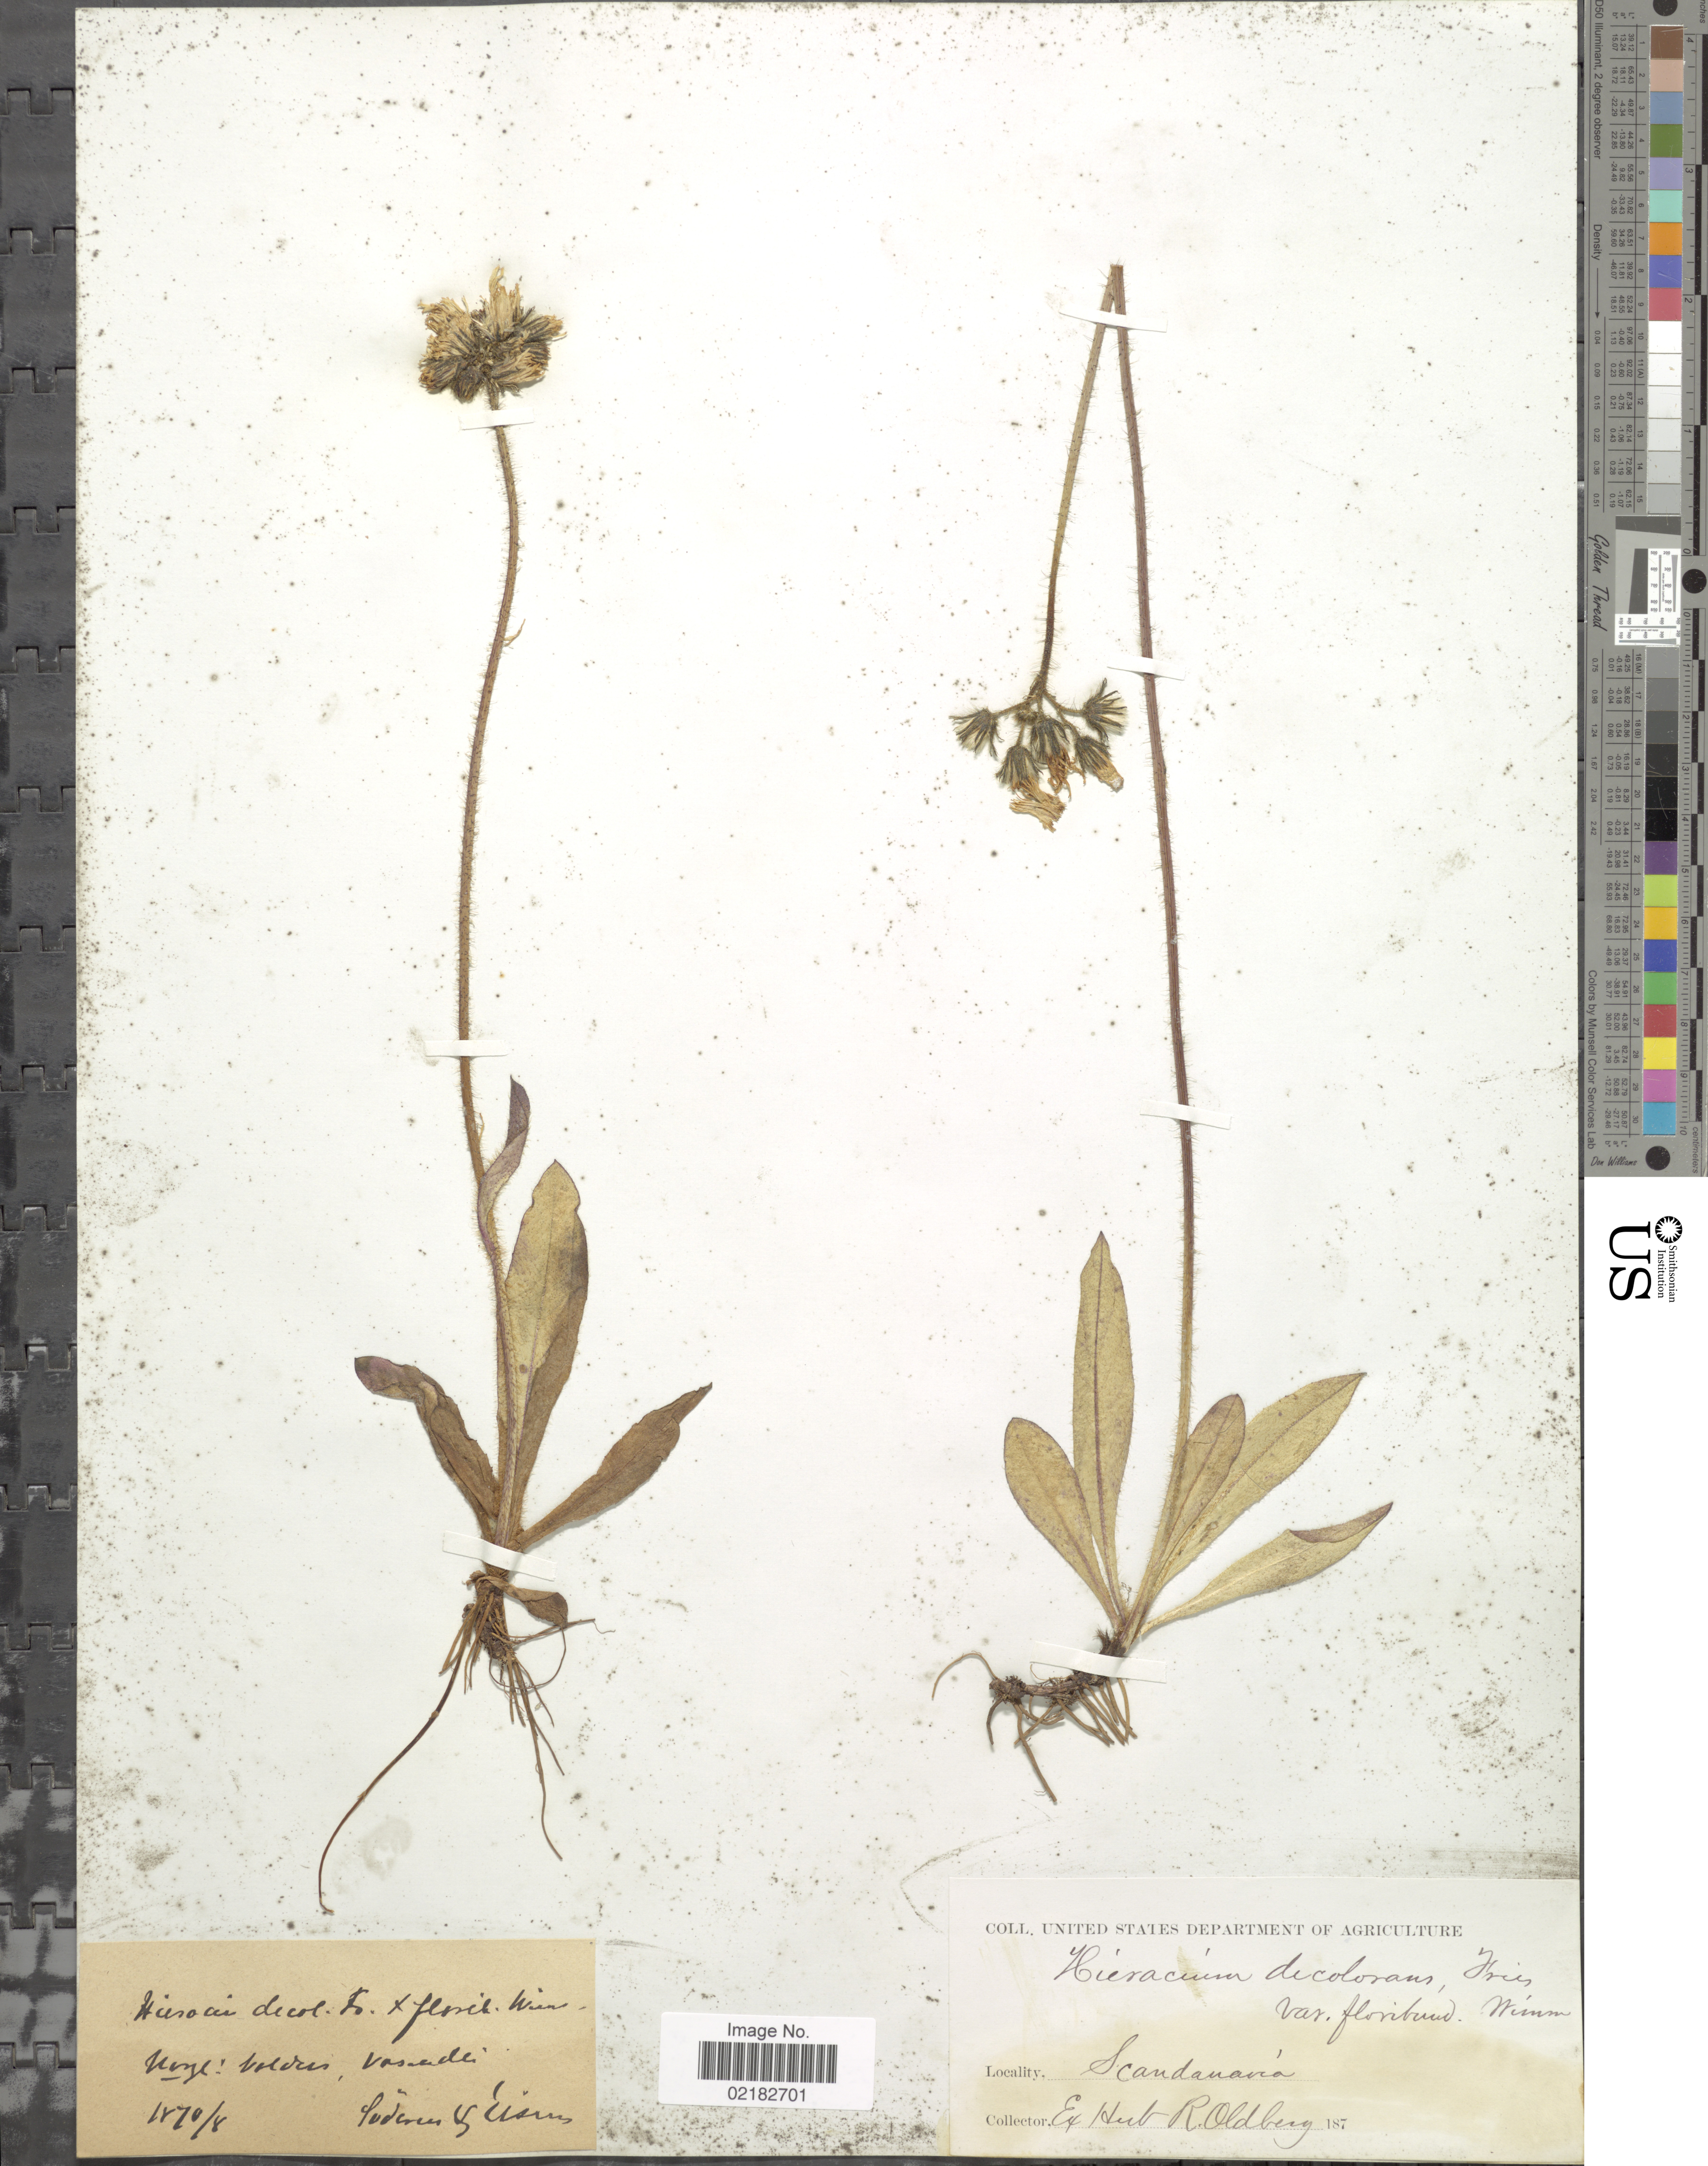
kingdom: Plantae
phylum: Tracheophyta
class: Magnoliopsida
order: Asterales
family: Asteraceae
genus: Pilosella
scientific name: Pilosella aurantiaca subsp. decolorans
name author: (Fr.) T. Tyler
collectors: Söderén & Eisen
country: Norway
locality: Scandanavia. Verge: Valders